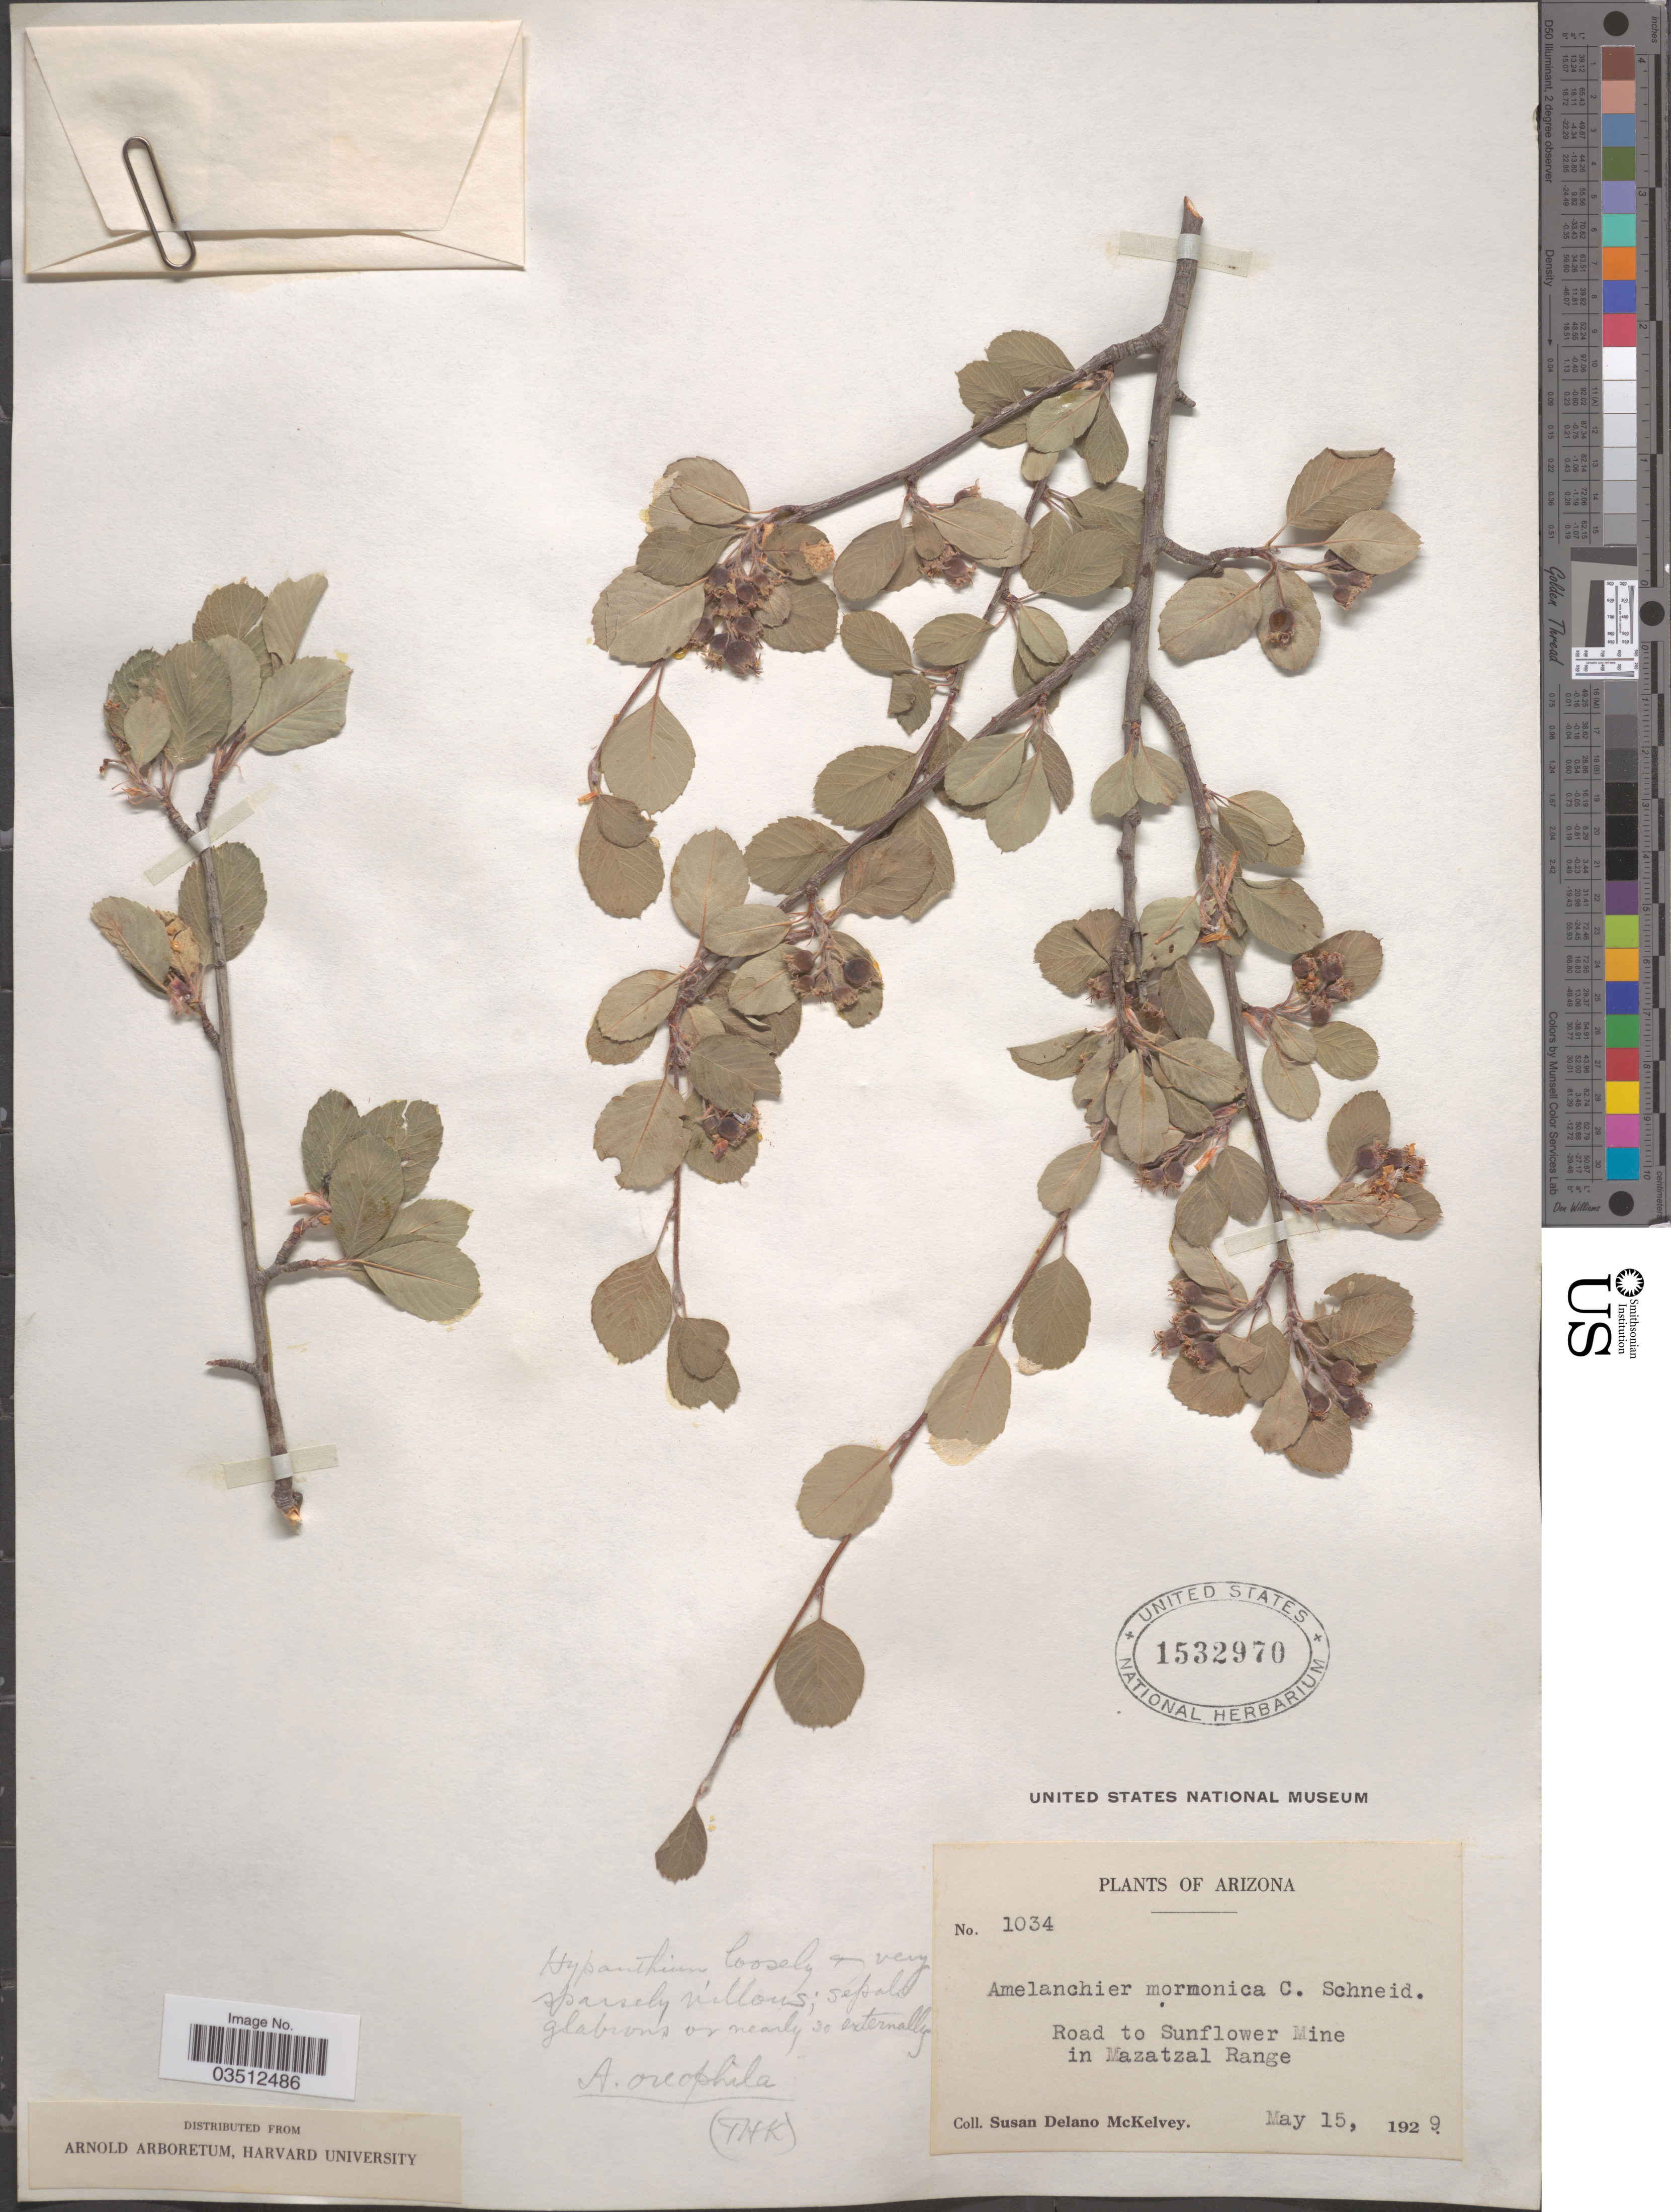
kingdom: Plantae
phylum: Tracheophyta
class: Magnoliopsida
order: Rosales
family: Rosaceae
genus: Amelanchier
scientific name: Amelanchier oreophila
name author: A. Nelson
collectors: S. A. McKelvey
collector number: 1034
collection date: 1929-05-15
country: United States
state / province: Arizona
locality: Road to Sunflower Mine in Mazatzal Range.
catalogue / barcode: US 1532970